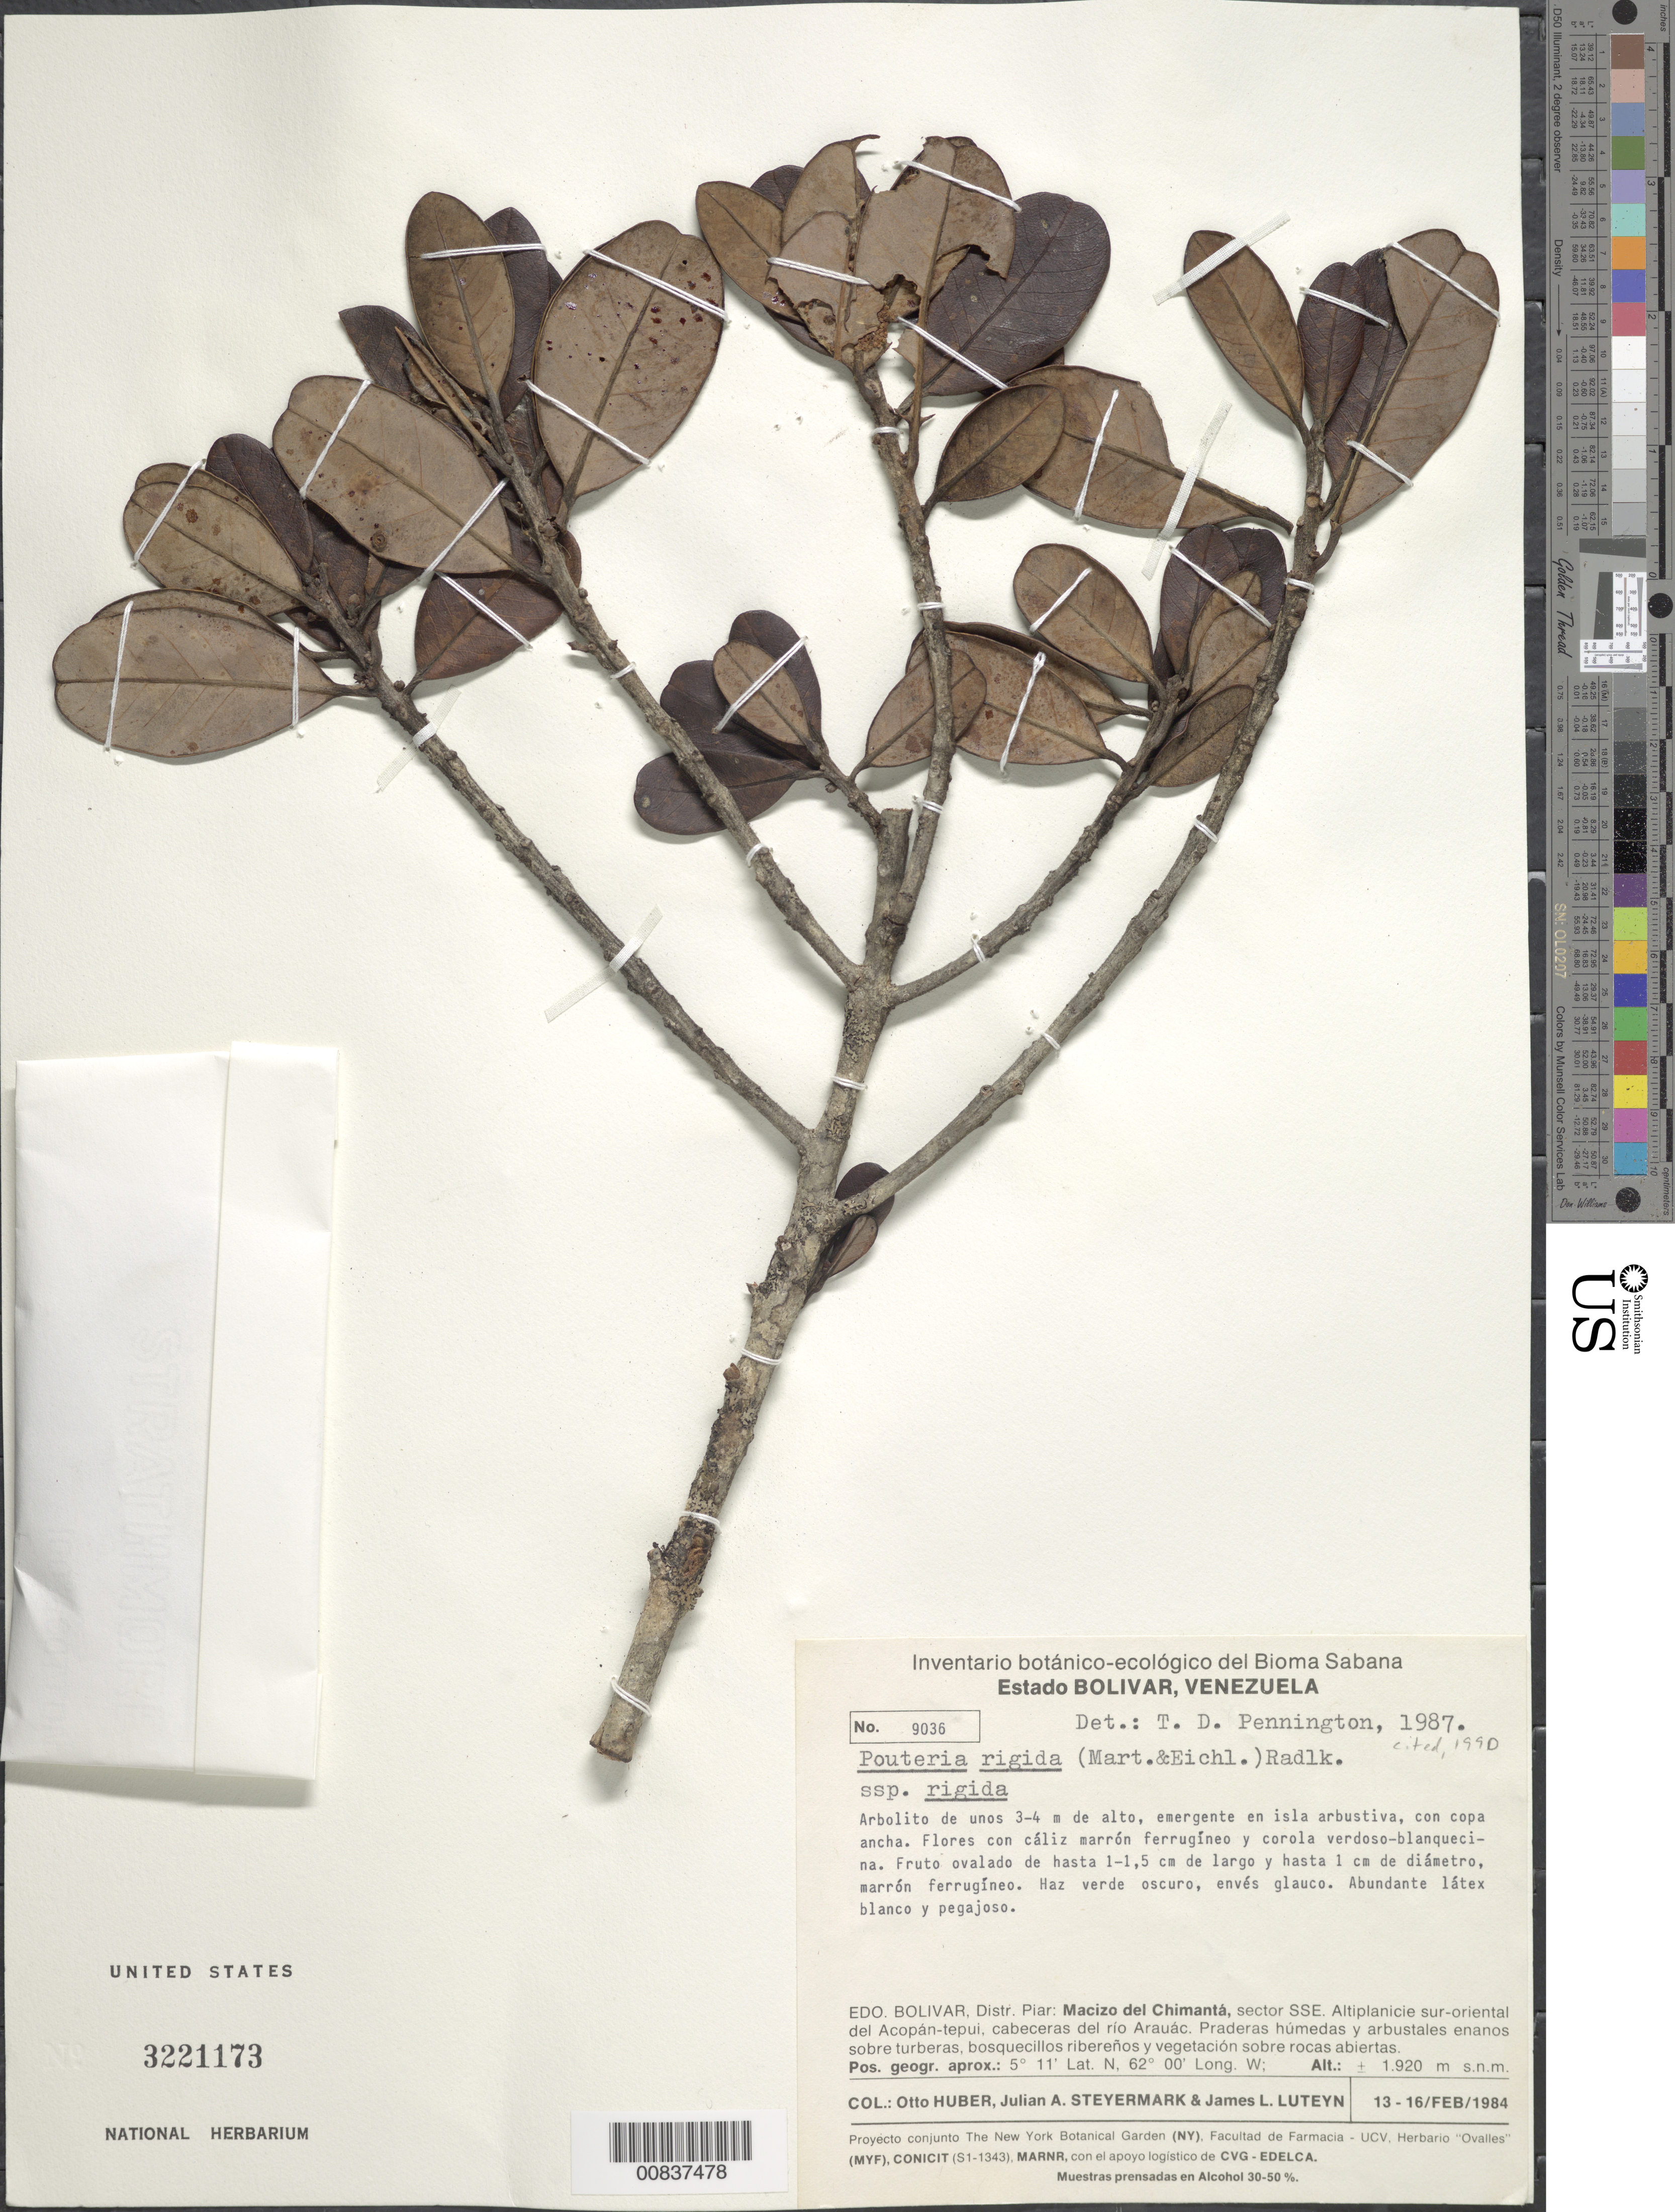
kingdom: Plantae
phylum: Tracheophyta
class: Magnoliopsida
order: Ericales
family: Sapotaceae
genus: Pouteria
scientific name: Pouteria rigida subsp. rigida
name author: (Mart. & Eichler) Radlk.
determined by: Pennington, T. D., (K)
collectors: O. Huber, J. Steyermark & J. L. Luteyn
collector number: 9036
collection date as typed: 13-Feb-84 to 16-Feb-84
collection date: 1984-02-13/1984-02-16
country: Venezuela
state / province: Bolívar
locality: Dist. Macizo del Chimantá, sector SSE, altiplanciie sur oriental del Acopántepuí, cabeceras del Río Arauác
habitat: En isla arbustiva; praderas húmedas y arbustales enanos sobre turberas, bosquecillos riberenos y vegetación sobre rocas abiertas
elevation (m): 1920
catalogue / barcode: US 3221173